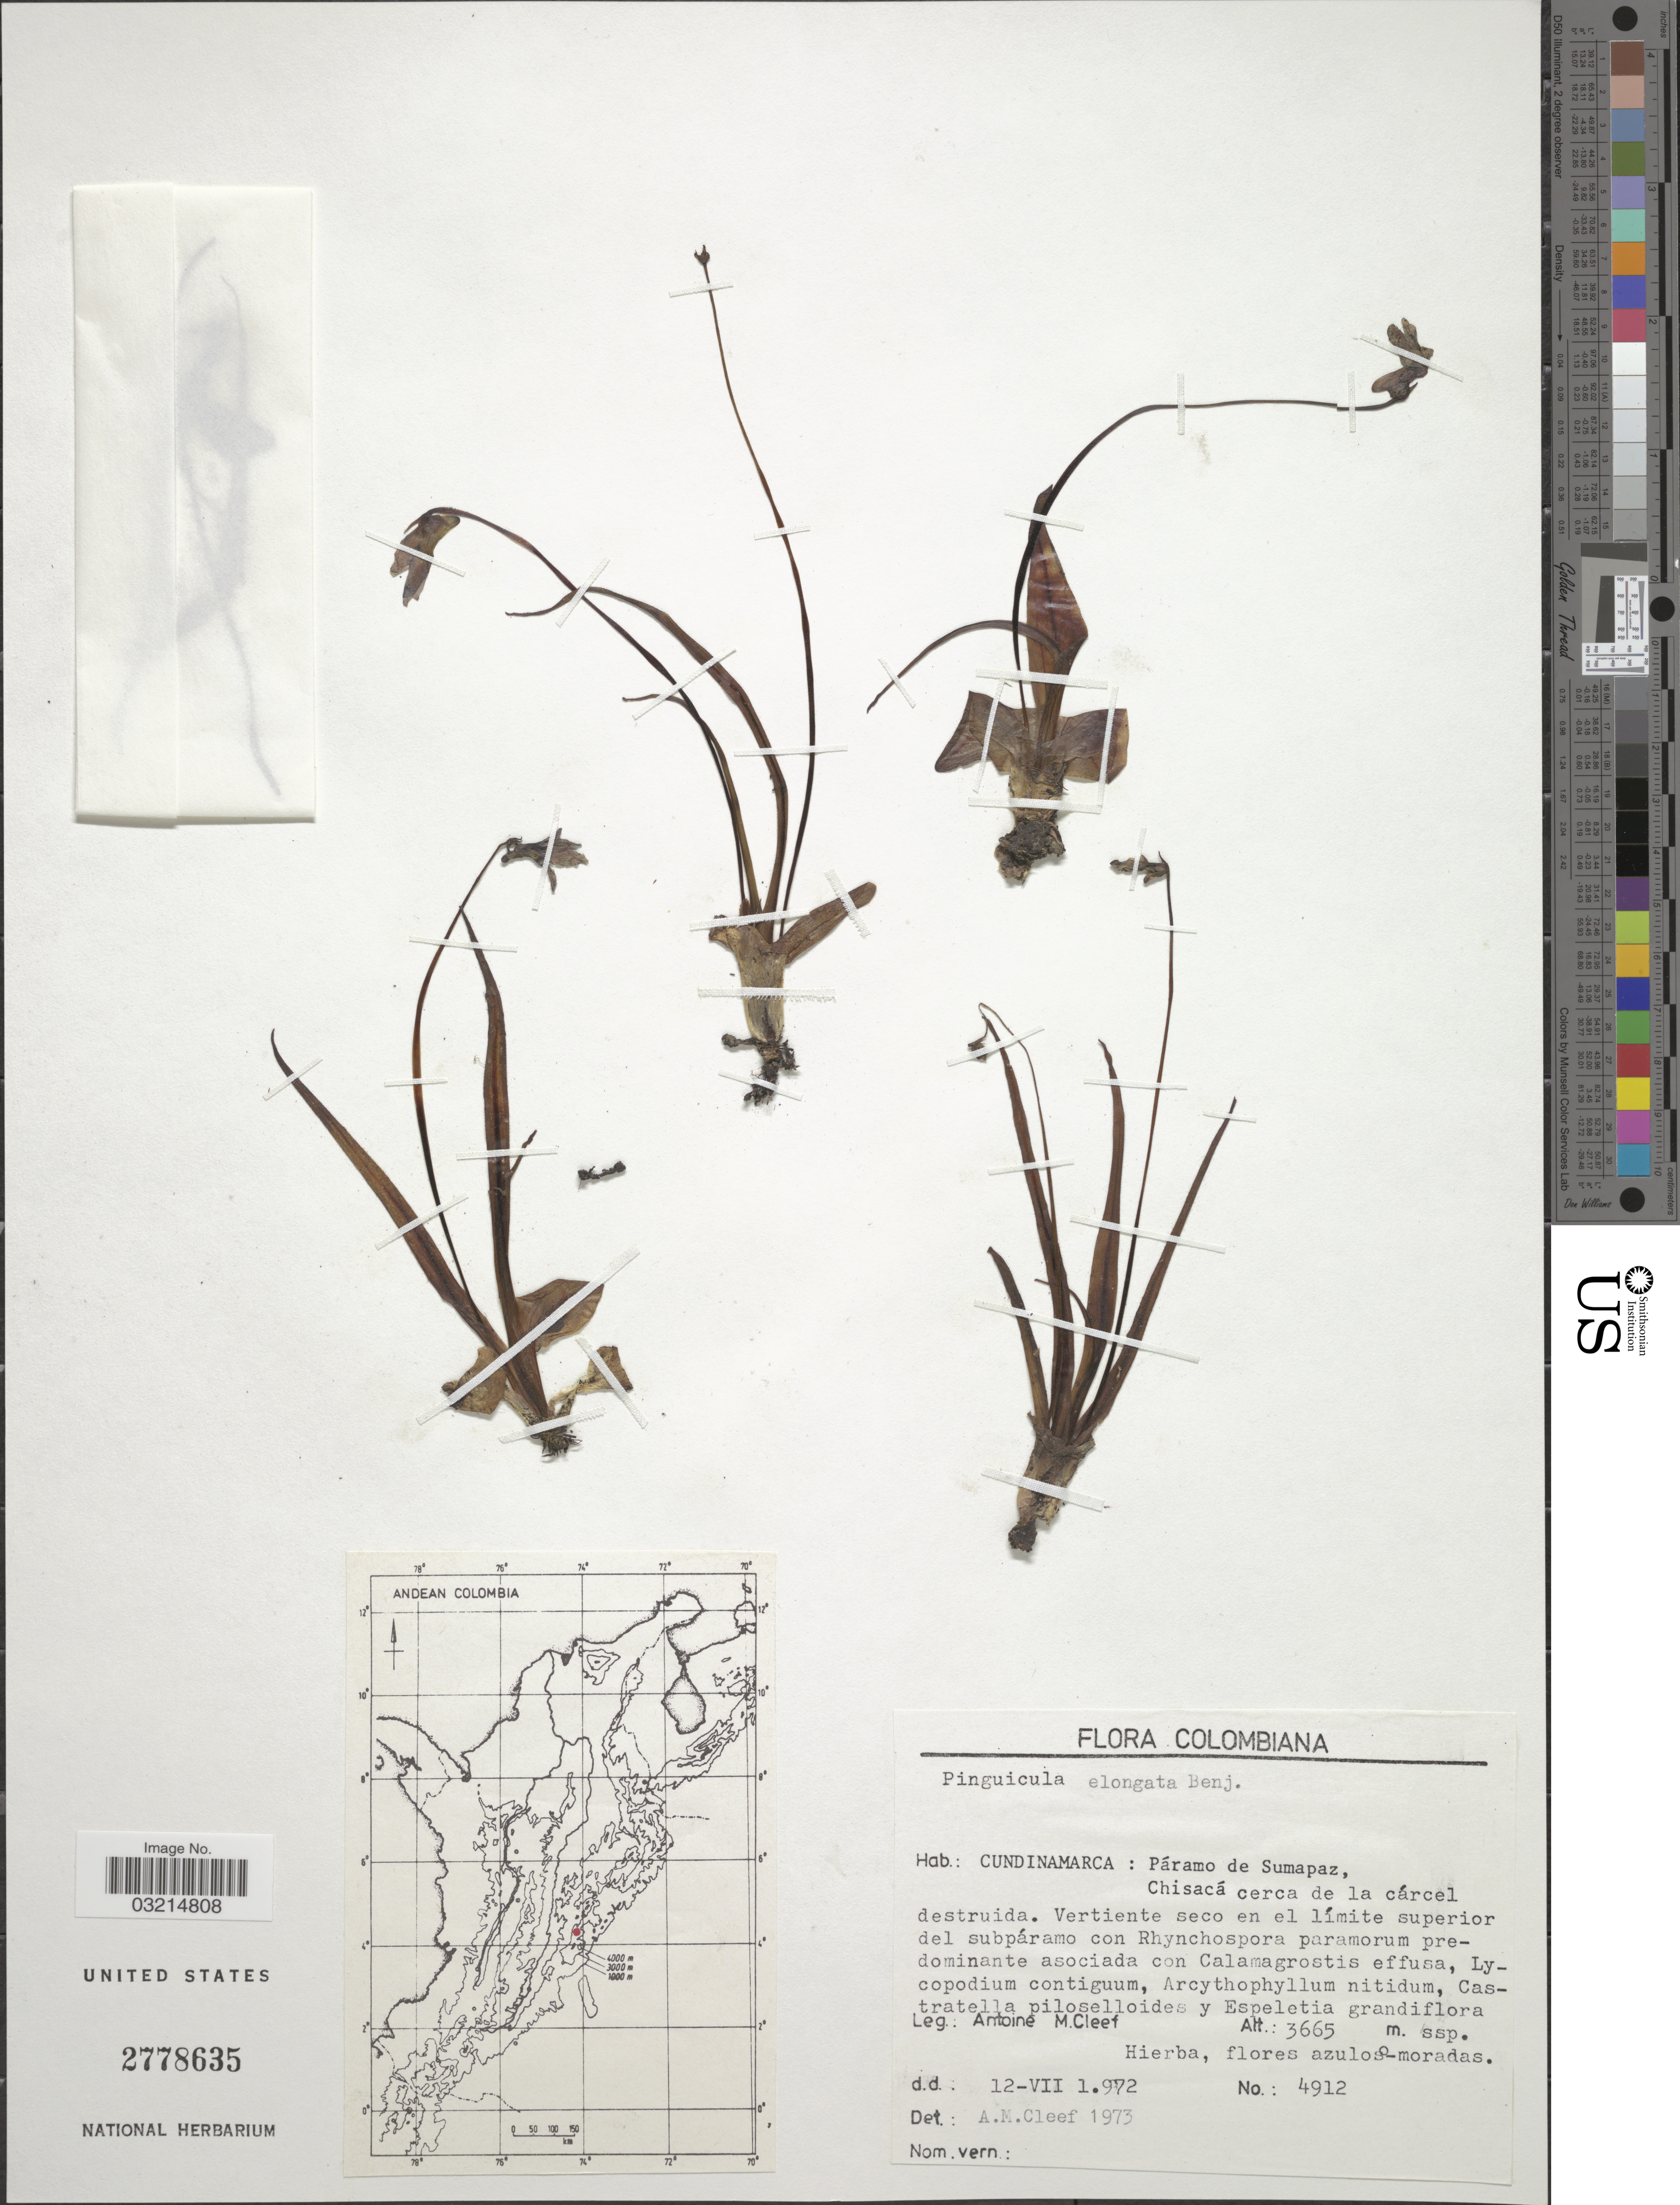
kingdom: Plantae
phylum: Tracheophyta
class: Magnoliopsida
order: Lamiales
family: Lentibulariaceae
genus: Pinguicula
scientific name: Pinguicula elongata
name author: Benj.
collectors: A. M. Cleef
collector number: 4912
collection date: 1972-07-12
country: Colombia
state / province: Cundinamarca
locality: Páramo de Sumapaz, Chisacá cerca de la cárcel destruida.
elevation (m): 3665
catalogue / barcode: US 2778635